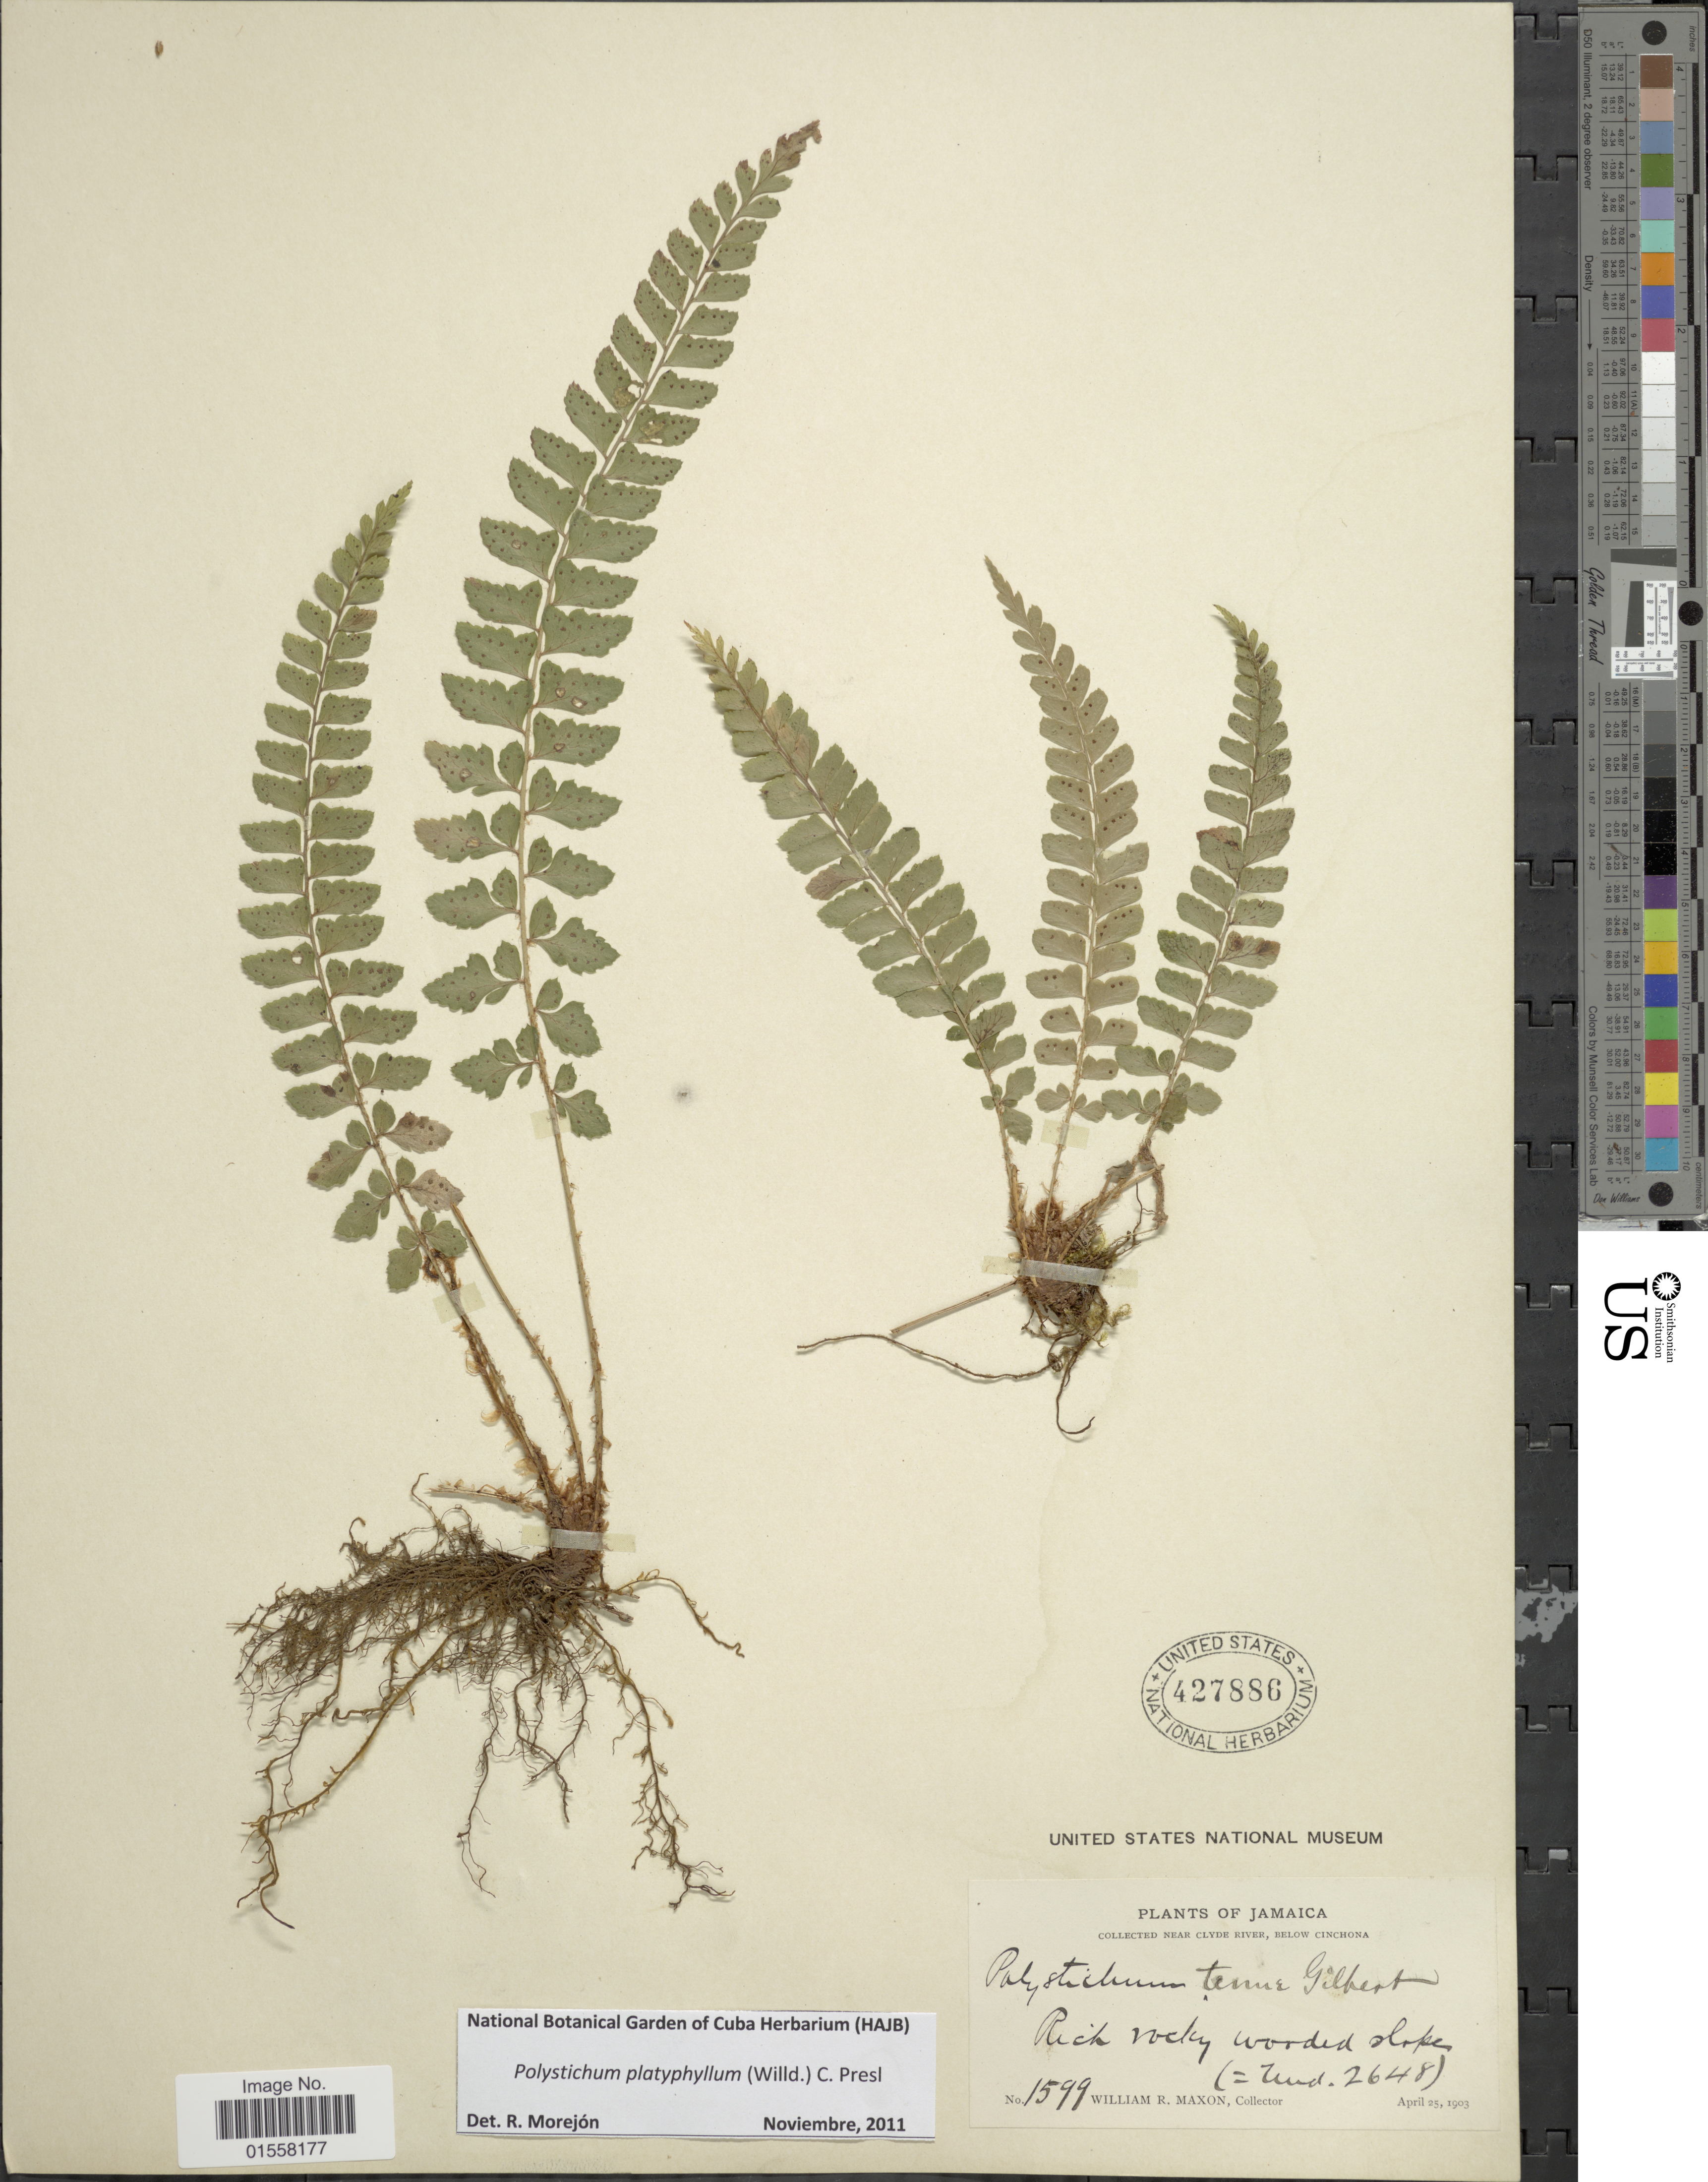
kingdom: Plantae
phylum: Tracheophyta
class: Polypodiopsida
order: Polypodiales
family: Dryopteridaceae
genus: Polystichum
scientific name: Polystichum platyphyllum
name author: (Willd.) C. Presl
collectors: W. R. Maxon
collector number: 1599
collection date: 1903-04-25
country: Jamaica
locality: Jamaica, Near Clyde River, below Cinchona.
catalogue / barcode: US 427886